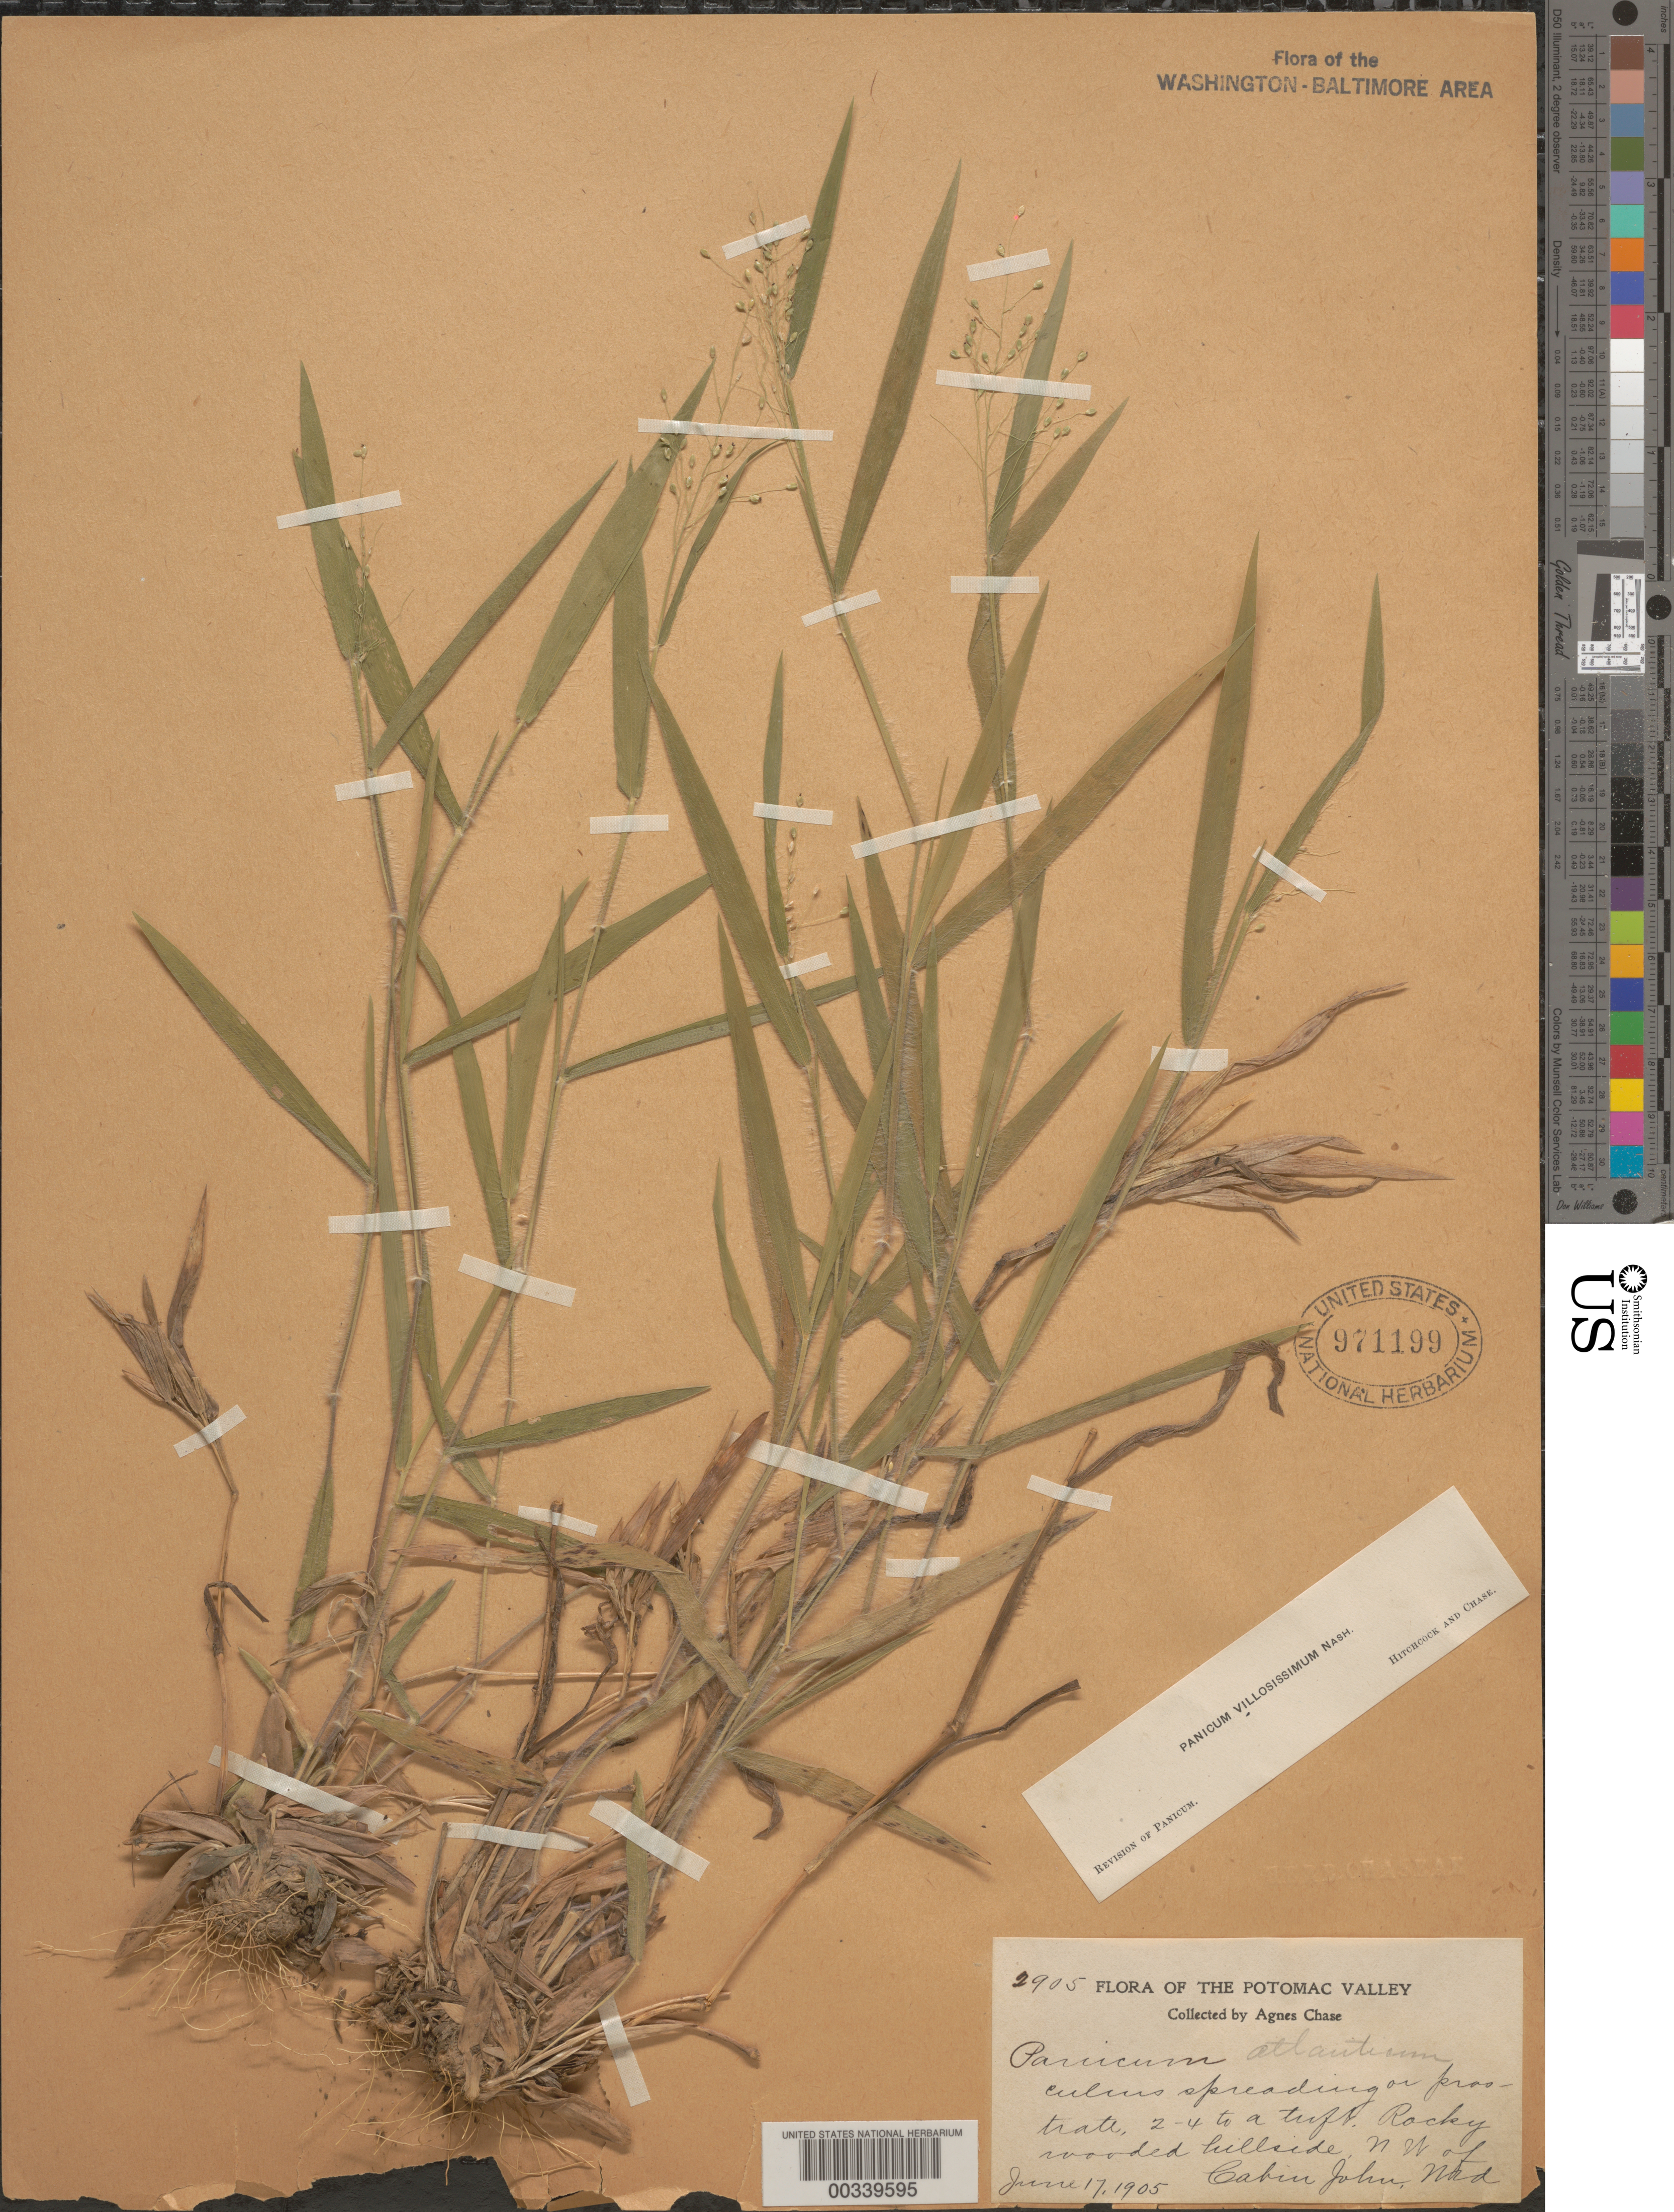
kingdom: Plantae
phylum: Tracheophyta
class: Liliopsida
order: Poales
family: Poaceae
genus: Dichanthelium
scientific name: Dichanthelium ovale subsp. villosissimum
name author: (Nash) Freckmann & Lelong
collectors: A. Chase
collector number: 2905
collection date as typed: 17 Jun 1905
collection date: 1905-06-17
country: United States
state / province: Maryland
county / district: Montgomery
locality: Cabin John C. & O. Canal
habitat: Rocky wooded hillside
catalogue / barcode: US 971199